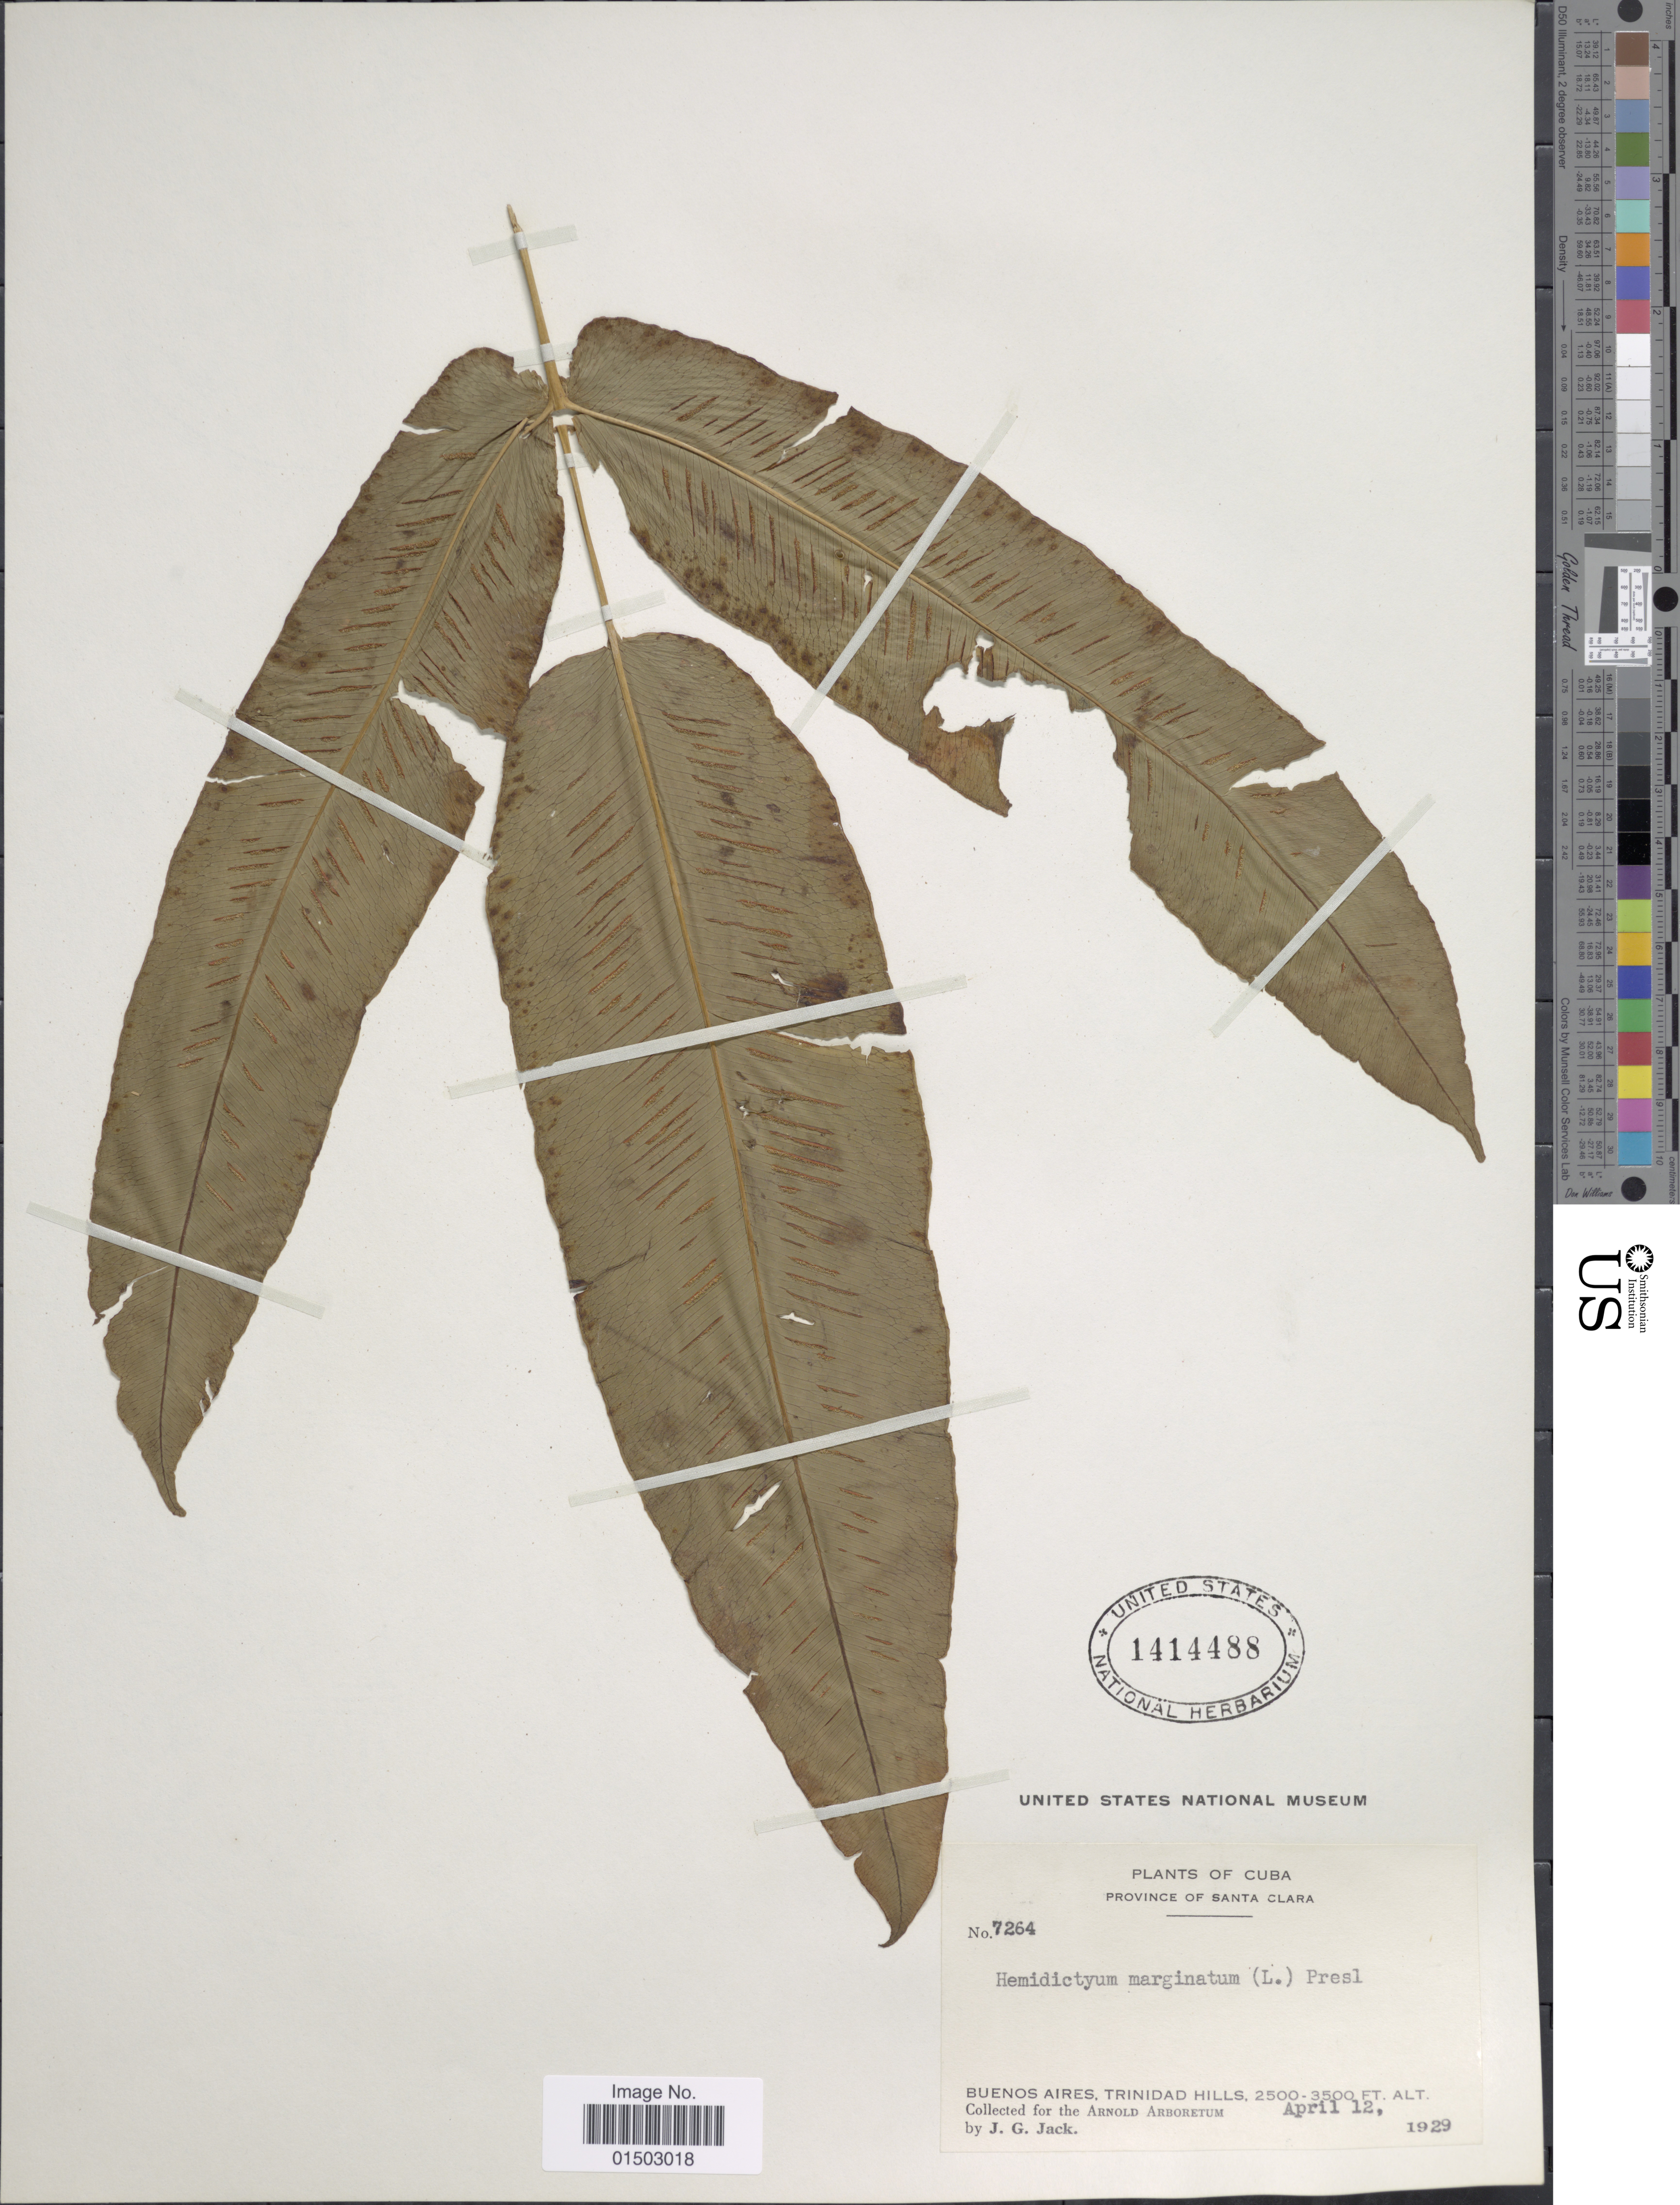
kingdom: Plantae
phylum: Tracheophyta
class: Polypodiopsida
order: Polypodiales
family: Hemidictyaceae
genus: Hemidictyum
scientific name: Hemidictyum marginatum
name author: (L.) C. Presl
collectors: J. G. Jack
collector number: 7264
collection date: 1929-04-12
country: Cuba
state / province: Las Villas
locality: Province of Santa Clara, Buenos Aires, Trinidad Hills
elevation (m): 762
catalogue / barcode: US 1414488